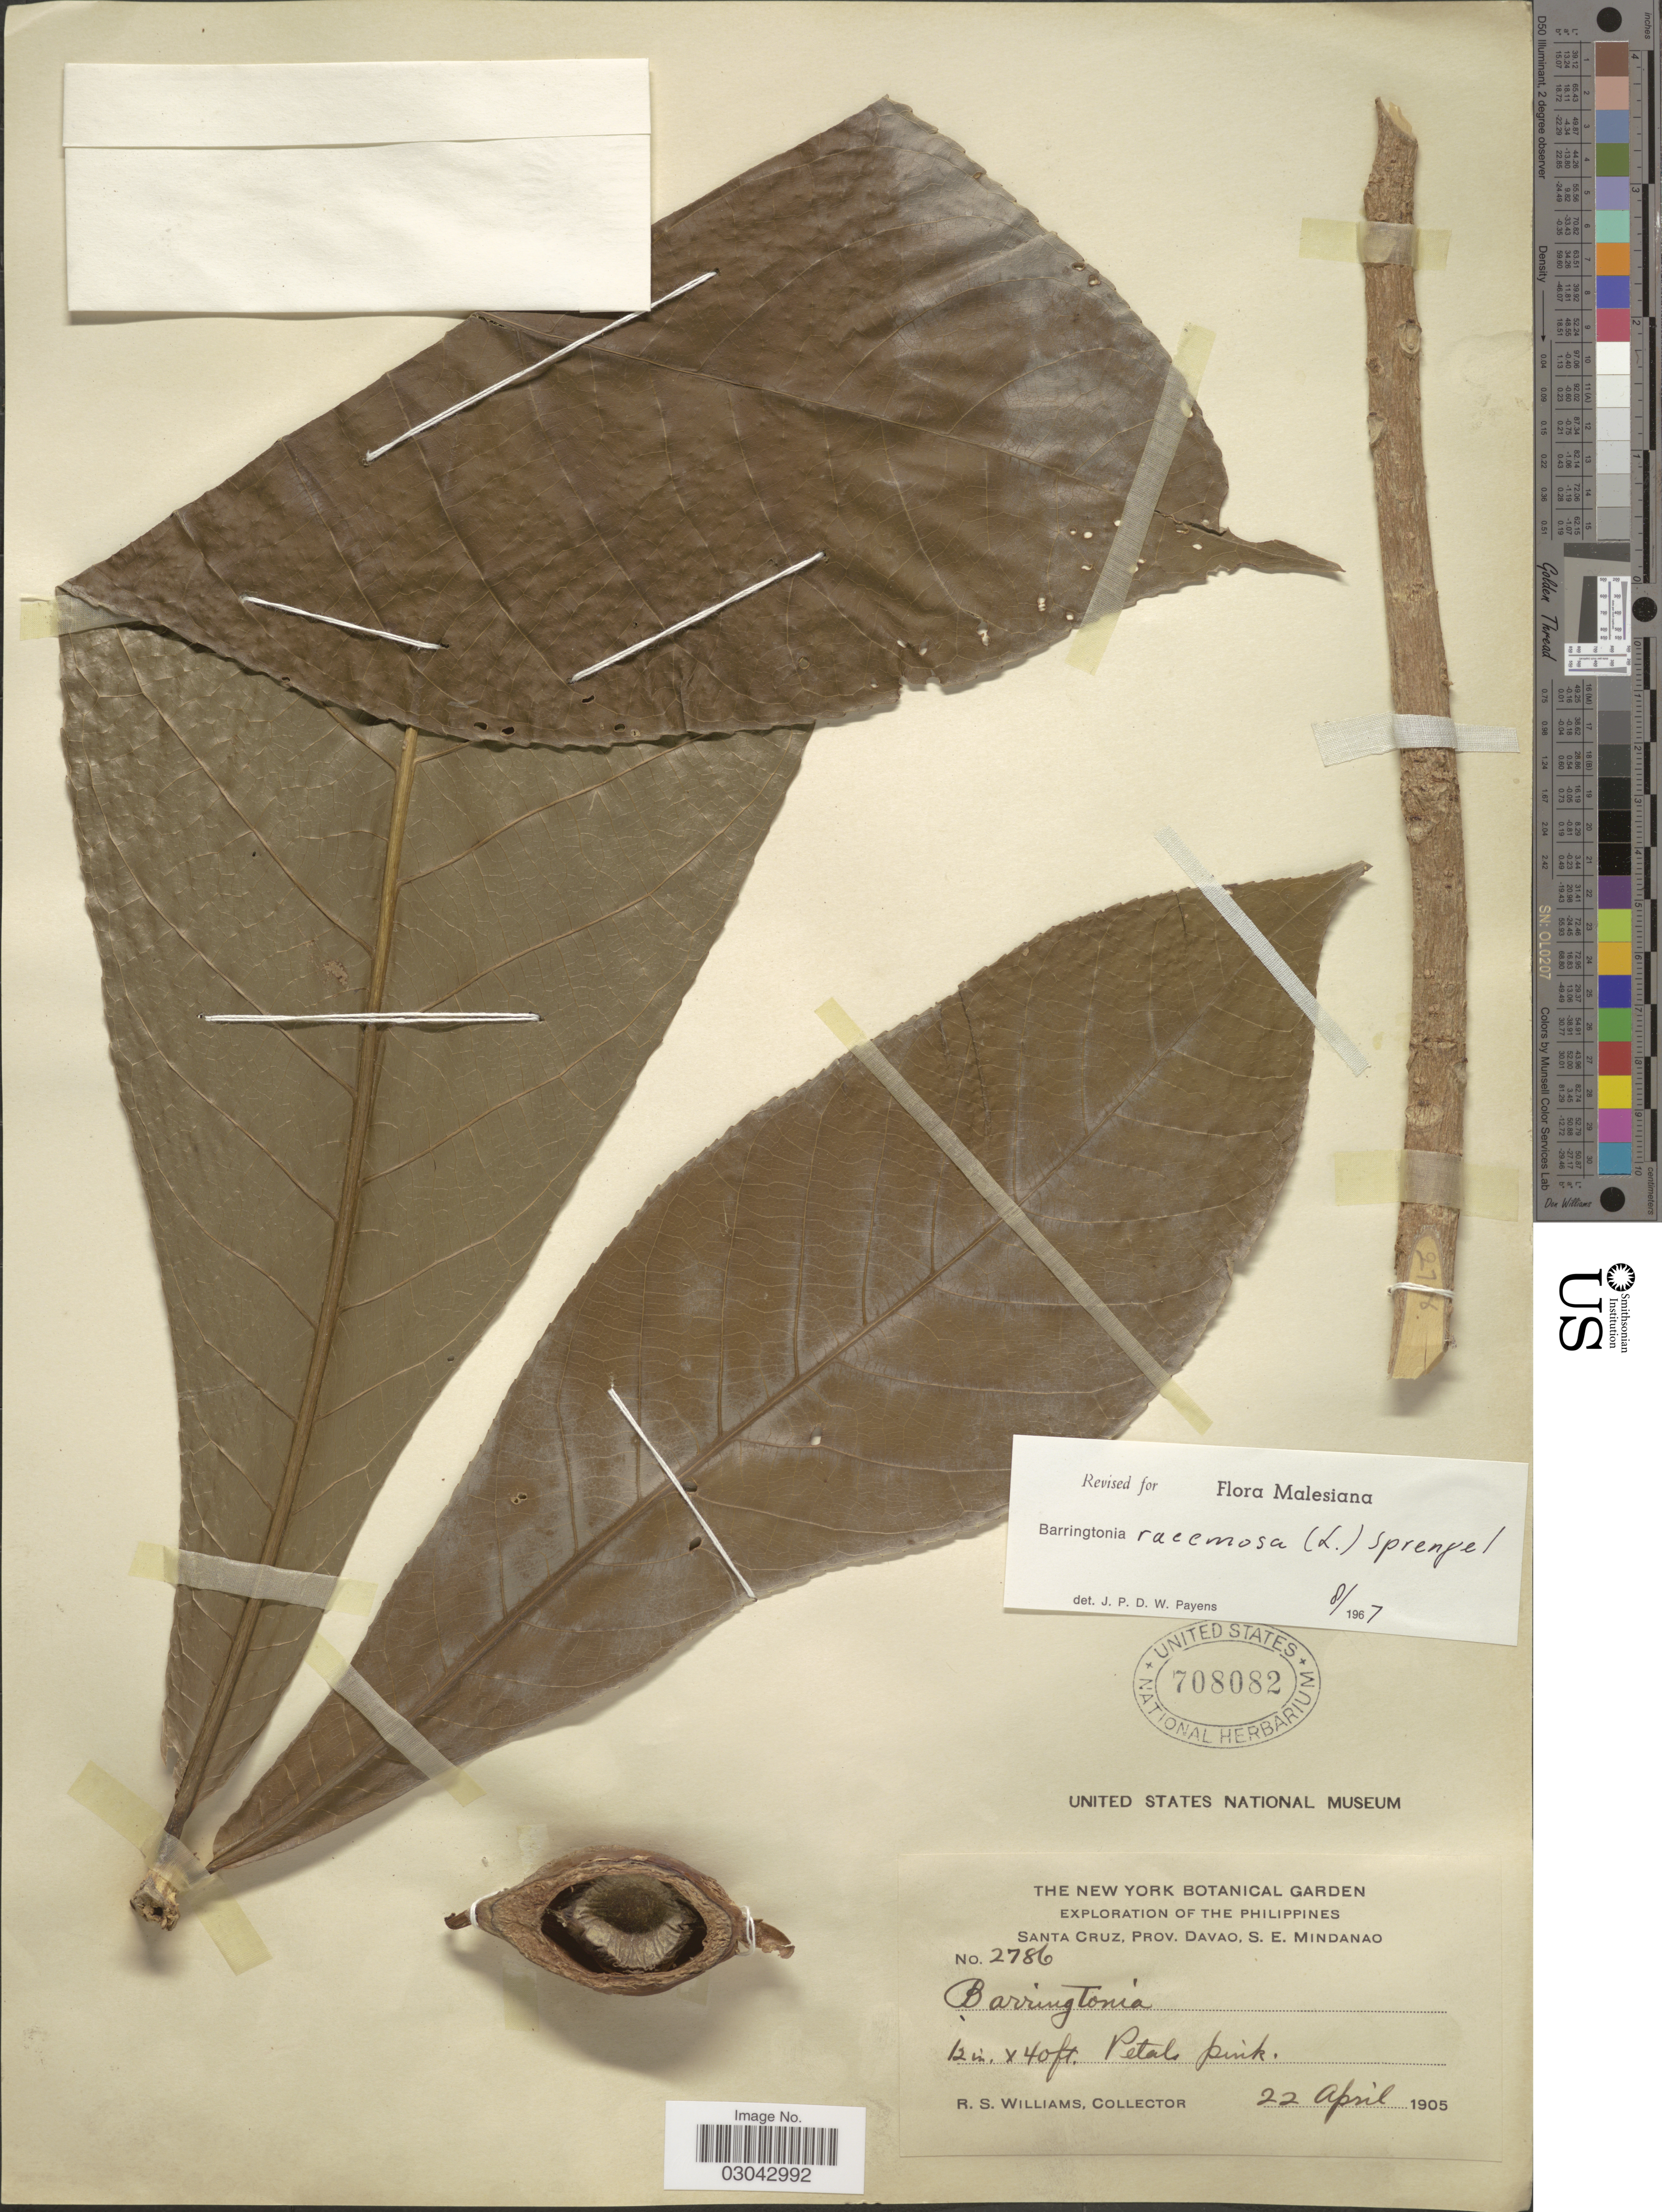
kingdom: Plantae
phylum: Tracheophyta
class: Magnoliopsida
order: Ericales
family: Lecythidaceae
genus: Barringtonia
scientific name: Barringtonia racemosa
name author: (L.) Spreng.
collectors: R. S. Williams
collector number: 2786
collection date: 1905-04-22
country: Philippines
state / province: Davao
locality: Santa Cruz, Prov. Davao, S.E. Mindanao.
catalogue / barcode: US 708082